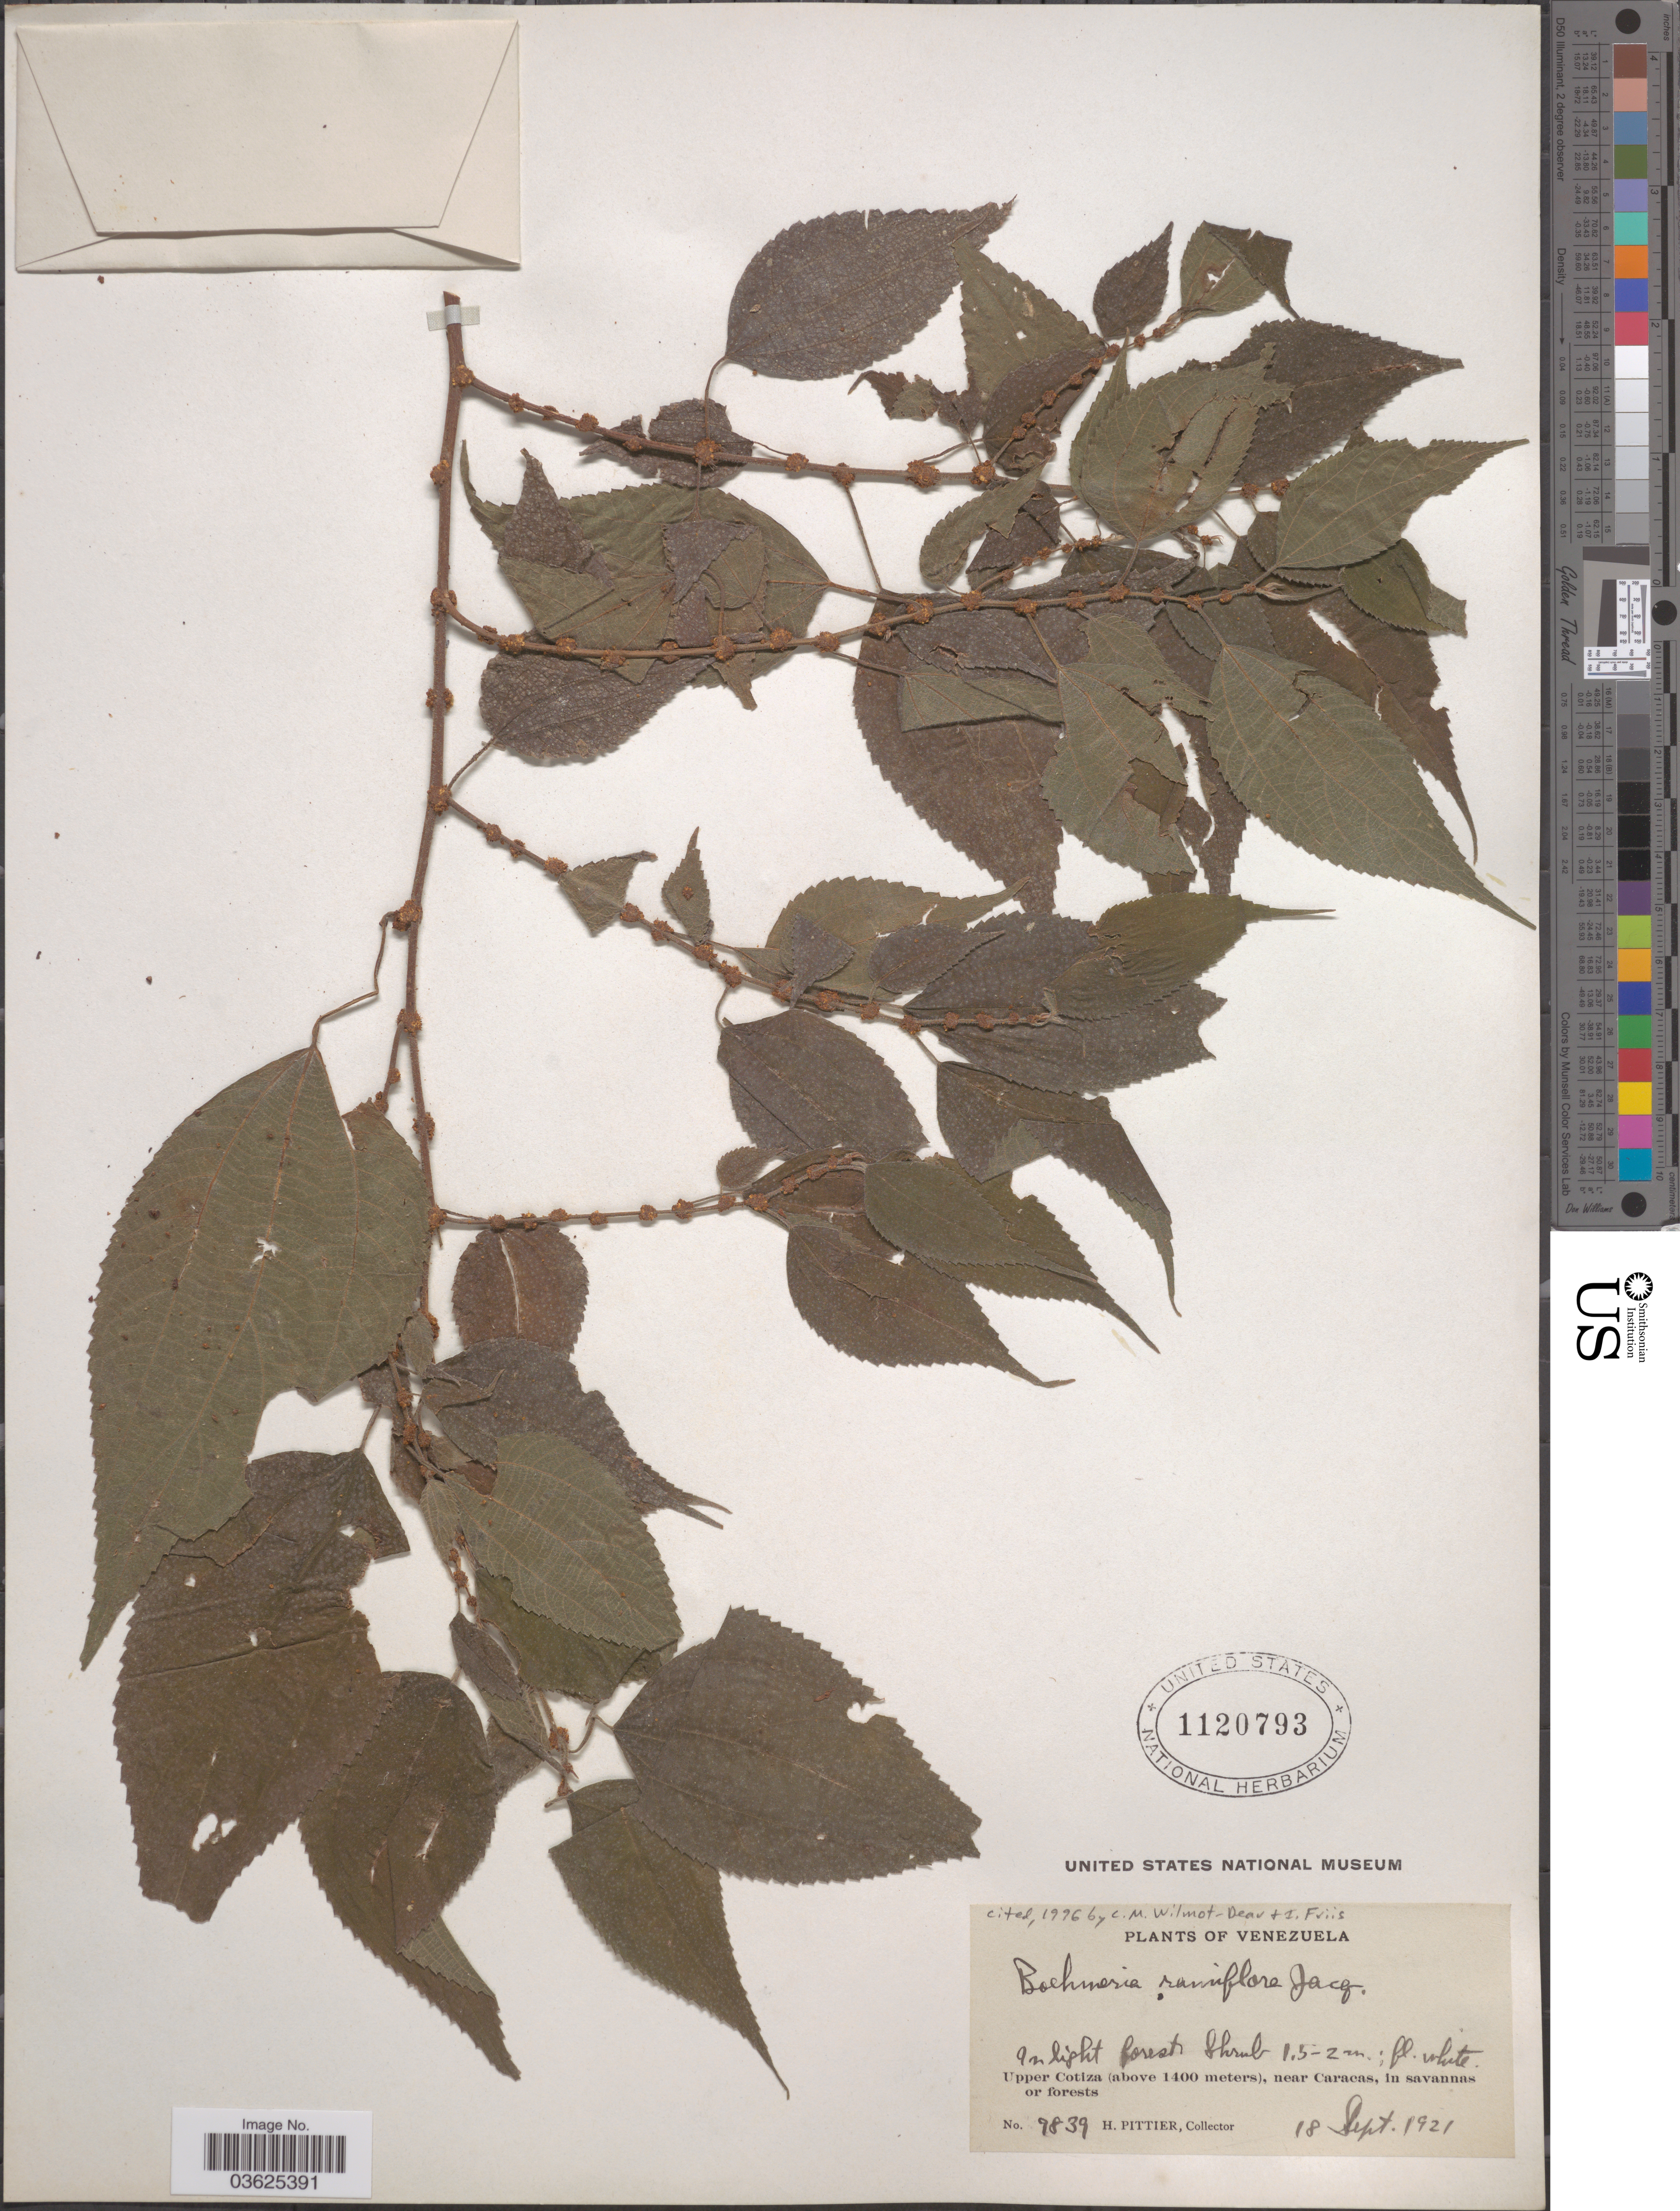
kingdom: Plantae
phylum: Tracheophyta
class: Magnoliopsida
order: Rosales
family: Urticaceae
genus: Boehmeria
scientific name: Boehmeria ramiflora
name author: Jacq.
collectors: H. F. Pittier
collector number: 7839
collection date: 1921-09-18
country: Venezuela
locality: Upper Cotiza, near Caracas.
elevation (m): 1400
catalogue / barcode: US 1120793